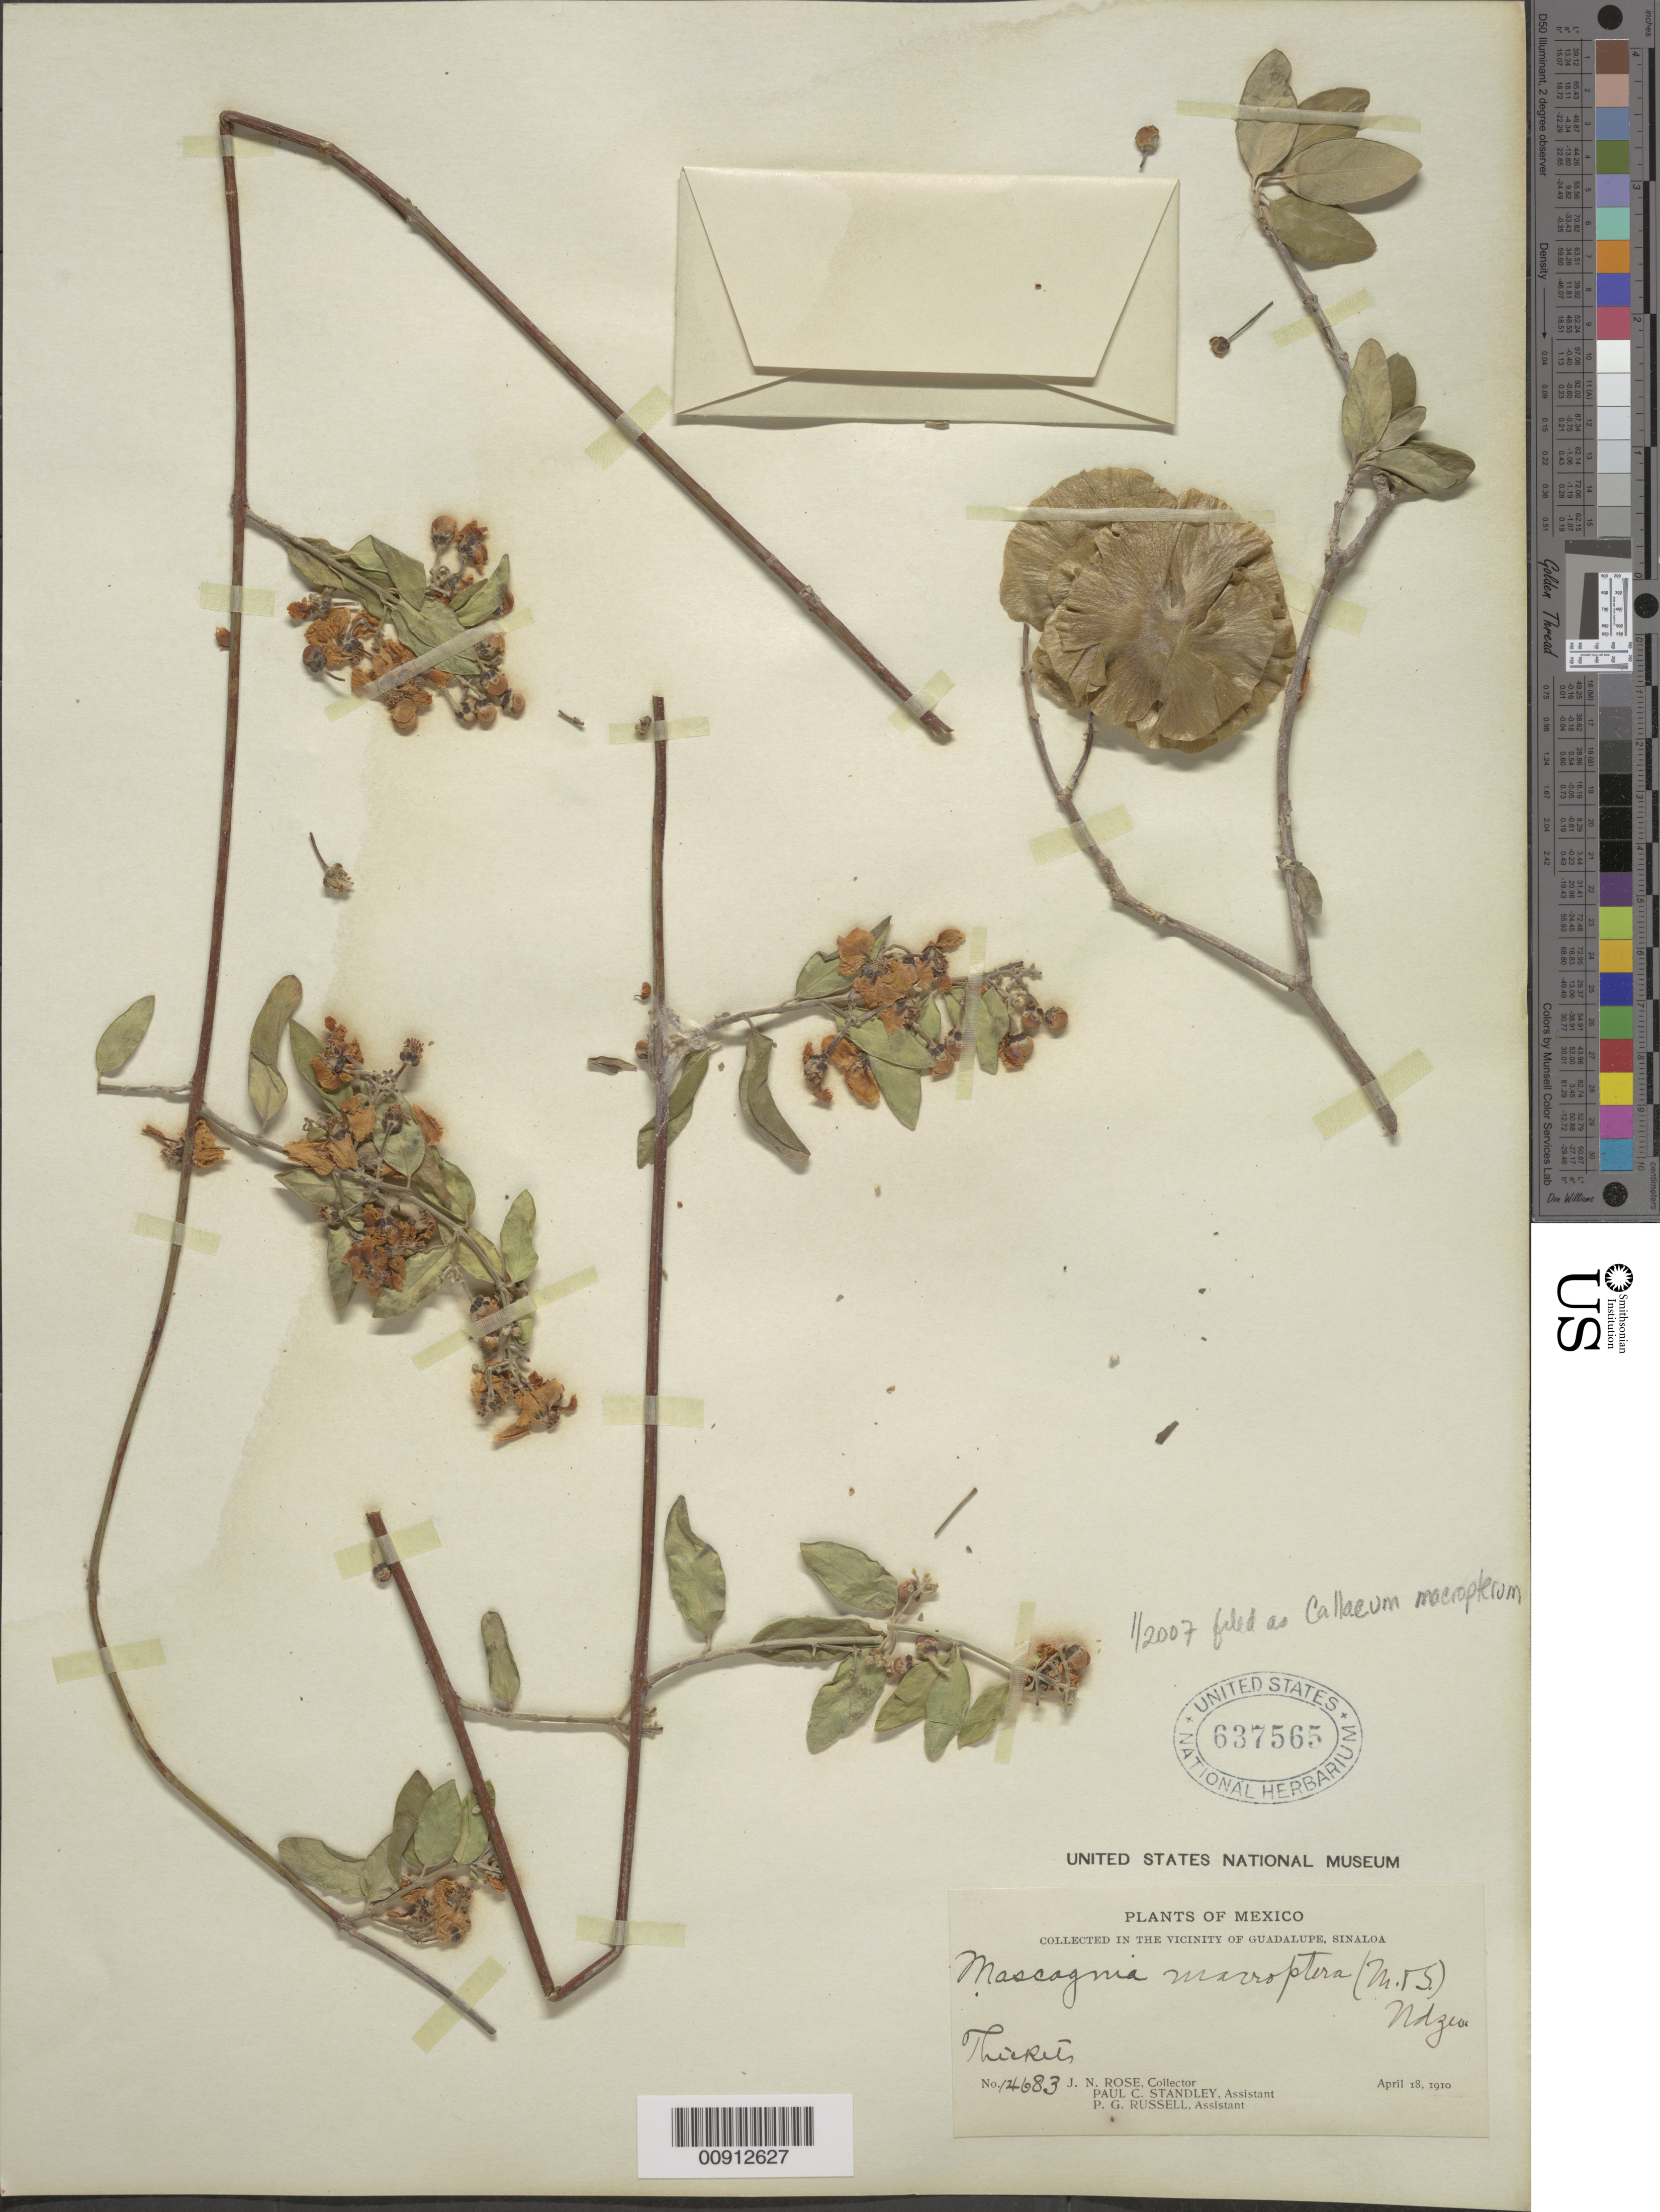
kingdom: Plantae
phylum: Tracheophyta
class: Magnoliopsida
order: Malpighiales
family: Malpighiaceae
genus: Callaeum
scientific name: Callaeum macropterum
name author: (Moc. & Sessé ex DC.) D.M. Johnson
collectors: J. N. Rose, P. C. Standley & P. G. Russell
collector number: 14683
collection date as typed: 18 Apr 1910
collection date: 1910-04-18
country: Mexico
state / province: Sinaloa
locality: Vicinity of Guadalupe, Sinaloa.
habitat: Thickets.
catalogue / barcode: US 637565